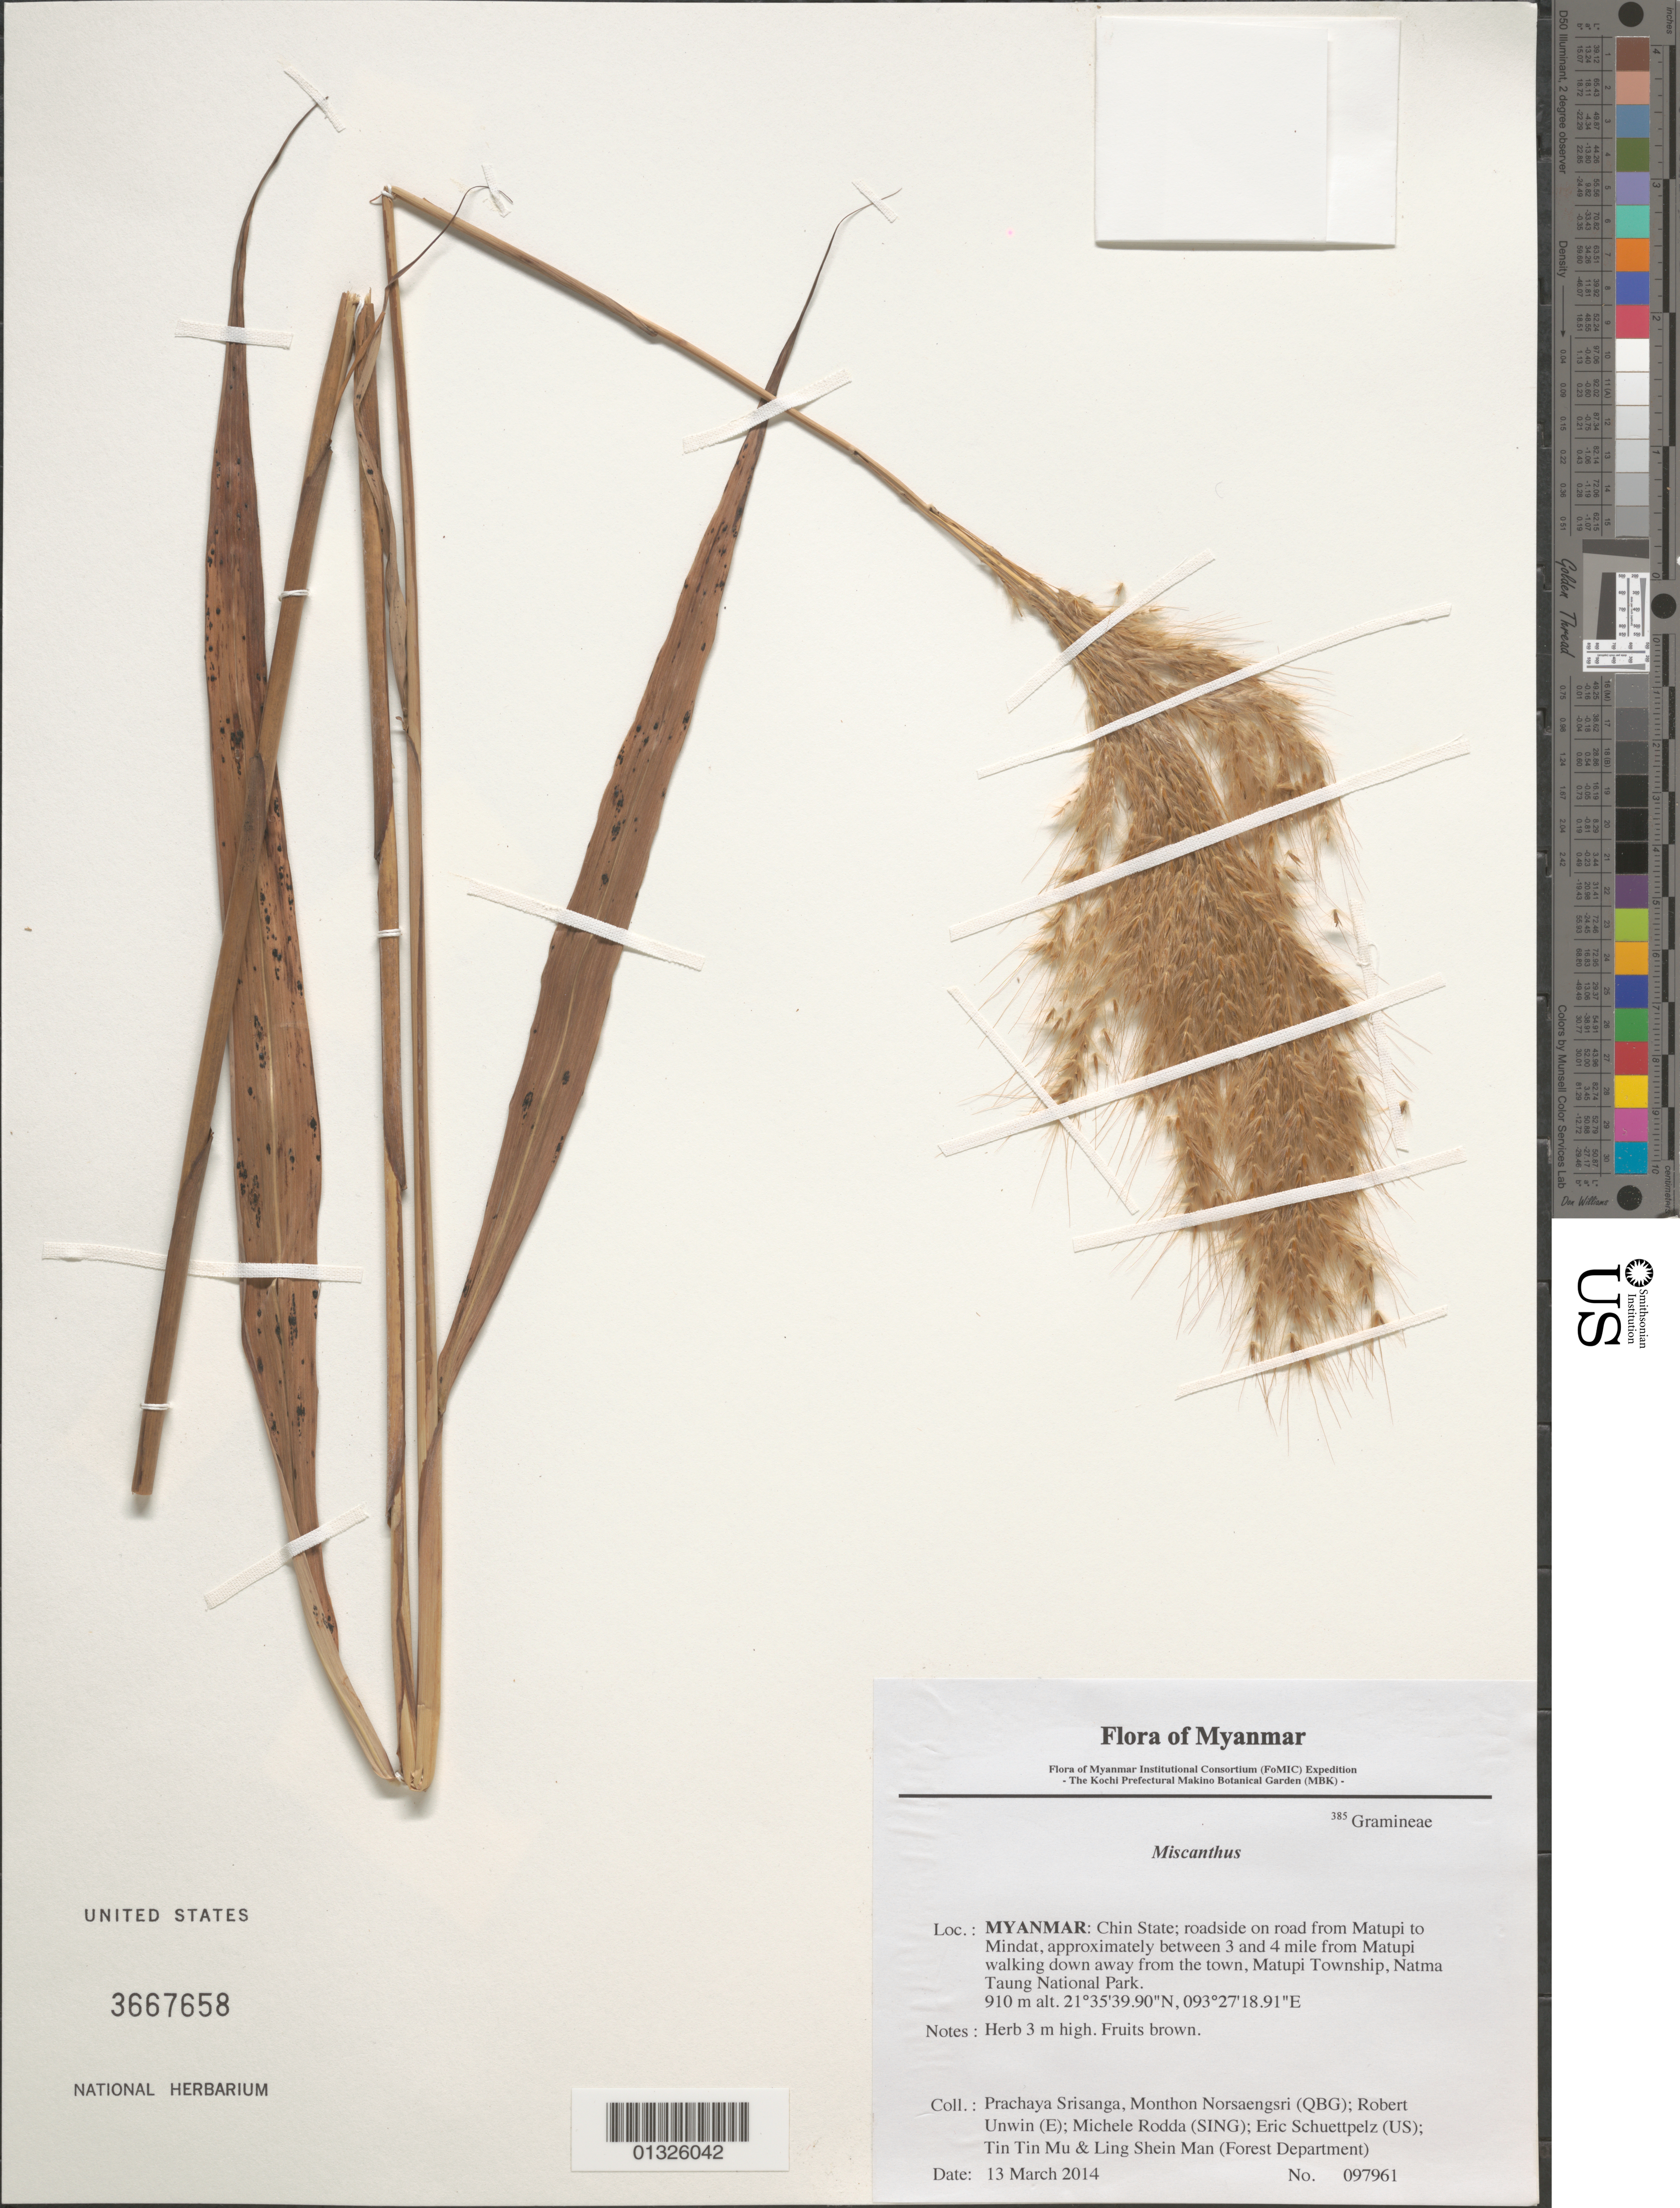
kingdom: Plantae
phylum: Tracheophyta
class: Liliopsida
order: Poales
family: Poaceae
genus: Miscanthus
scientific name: Miscanthus sp.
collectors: P. Srisanga, M. Norsaengsri, R. Unwin, M. Rodda, E. Schuettpelz, Tin Tin Mu & Ling Shein Man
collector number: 97961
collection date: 2014-03-13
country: Myanmar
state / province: Chin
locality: Roadside on road from Matupi to Mindat, approximately between 3 and 4 mile from Matupi walking down away from the town, Matupi Township, Natma Taung National Park.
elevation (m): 910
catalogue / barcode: US 3667658